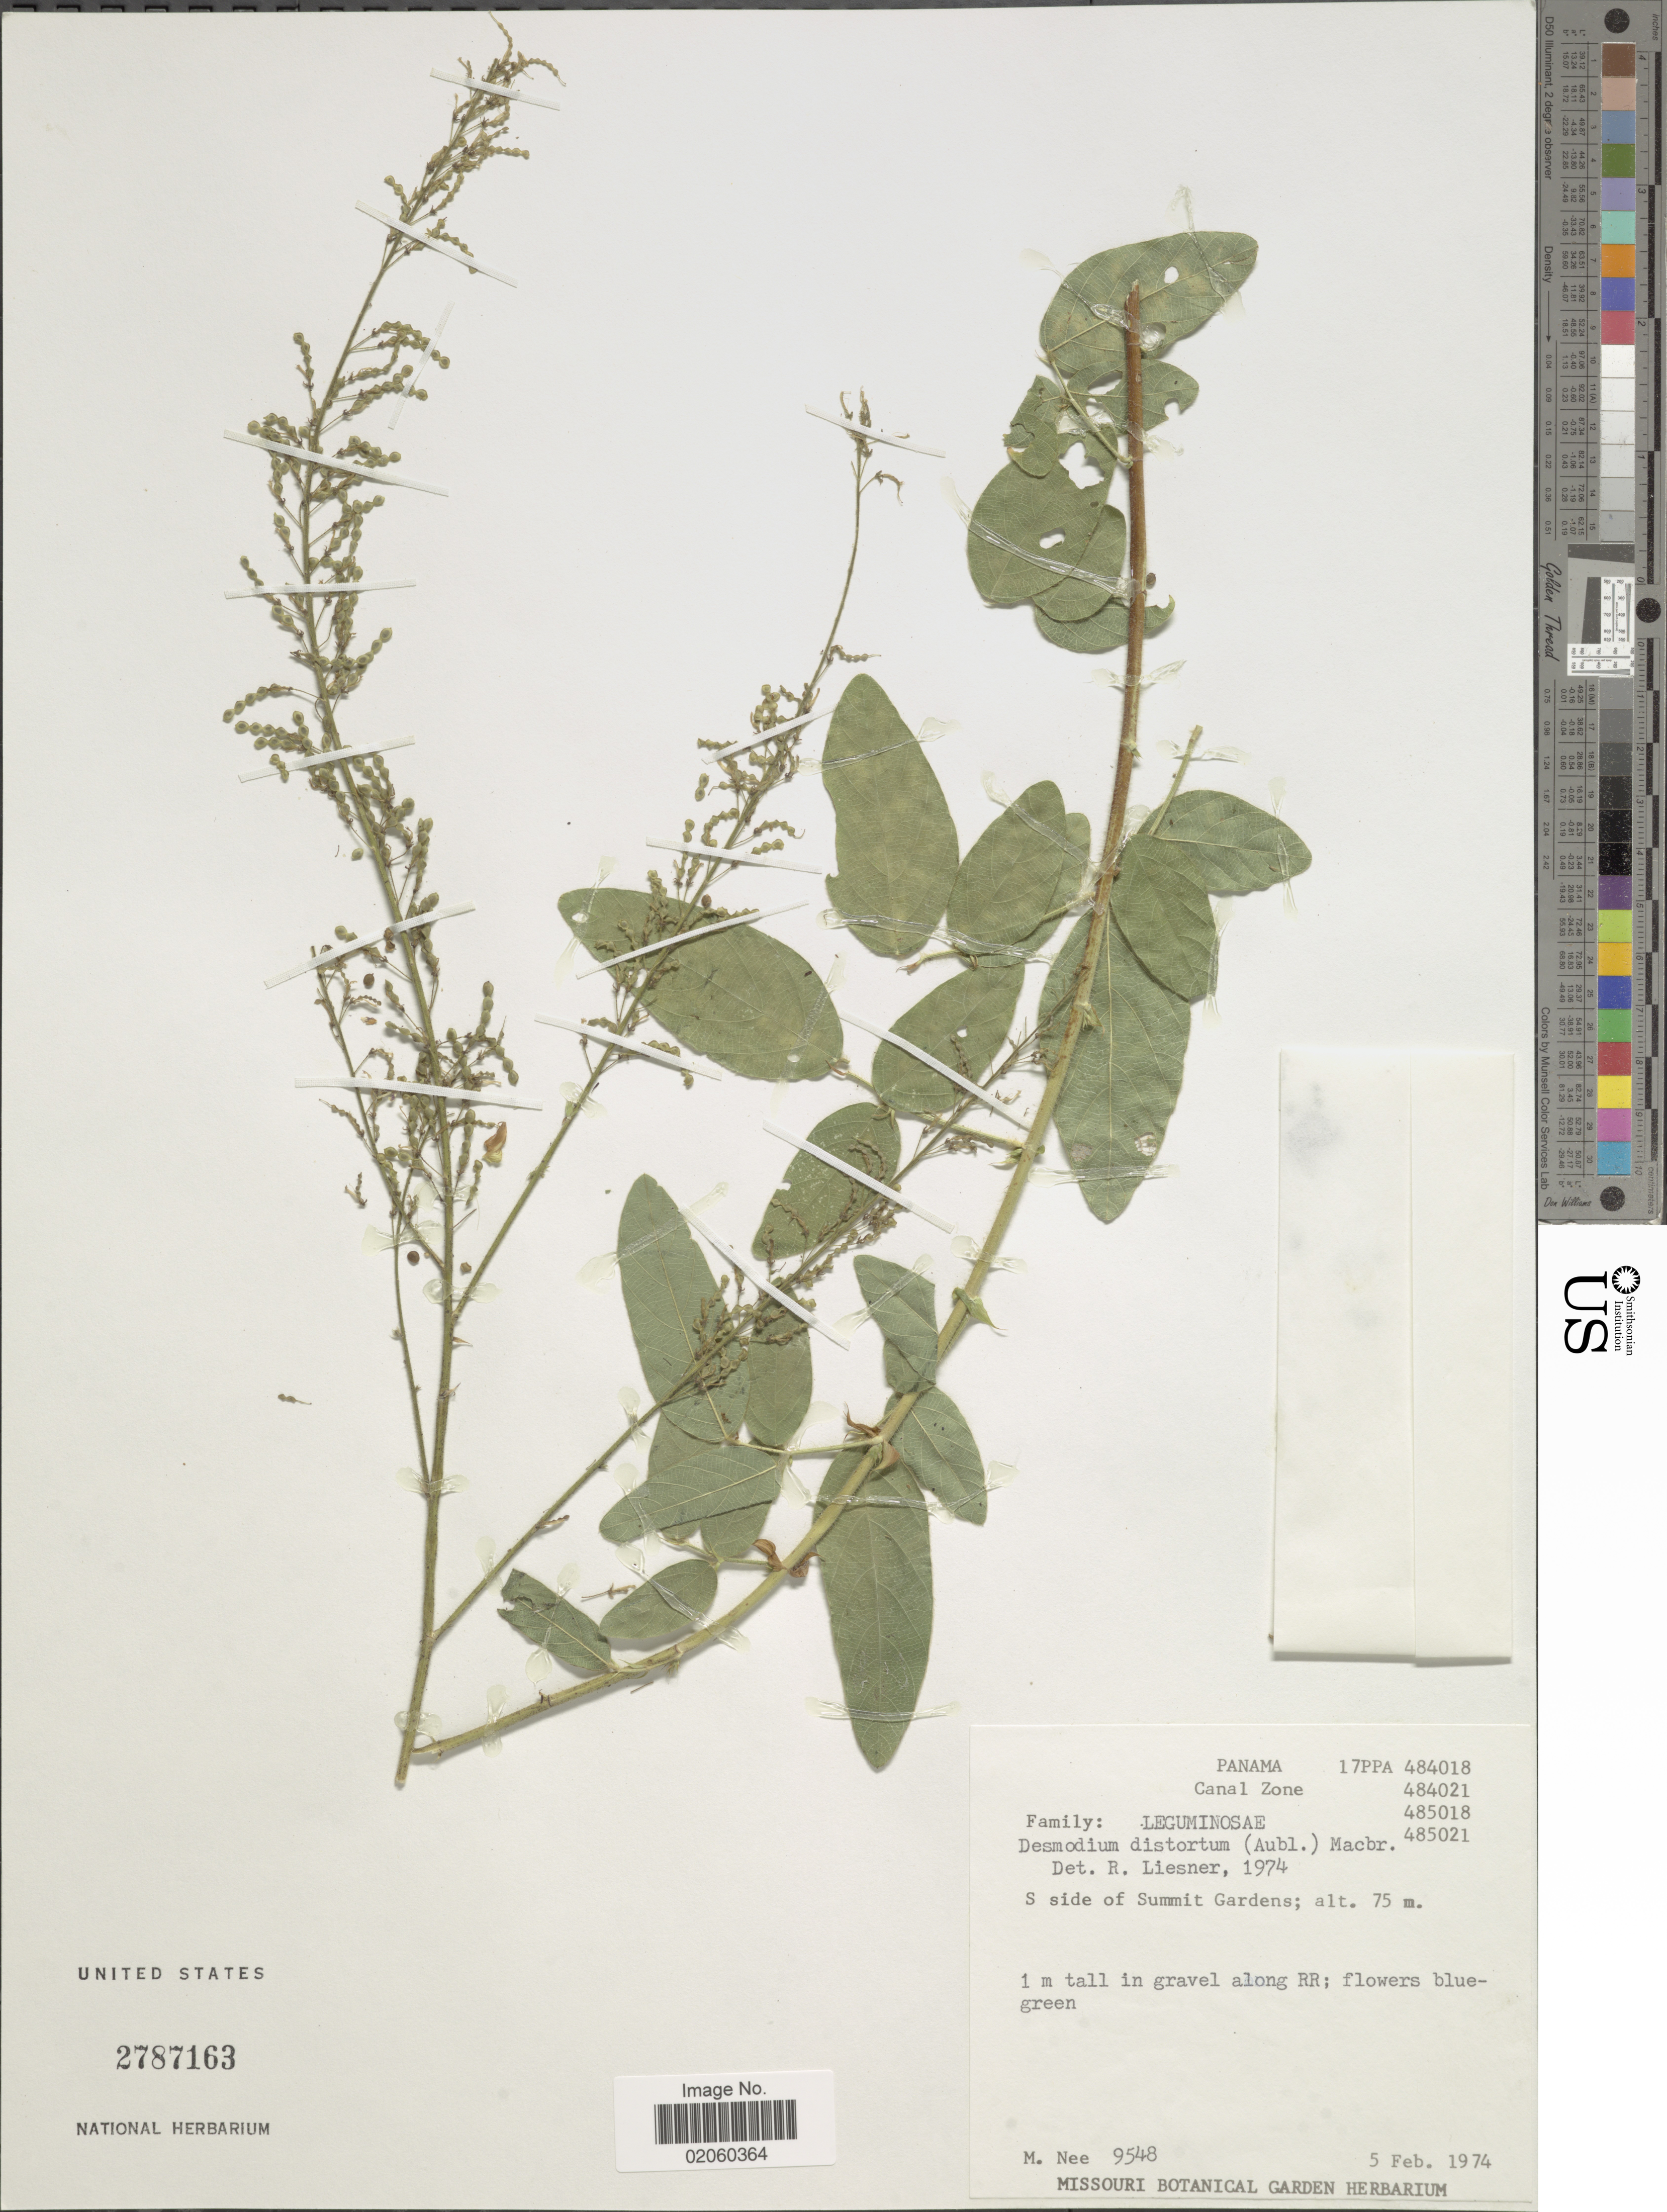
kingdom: Plantae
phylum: Tracheophyta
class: Magnoliopsida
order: Fabales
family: Fabaceae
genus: Desmodium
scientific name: Desmodium distortum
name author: (Aubl.) J.F. Macbr.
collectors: M. Nee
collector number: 9548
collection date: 1974-02-05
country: Panama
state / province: Colón / Panamá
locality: Canal Zone, S side of Summit of Gardens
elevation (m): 75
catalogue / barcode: US 2787163